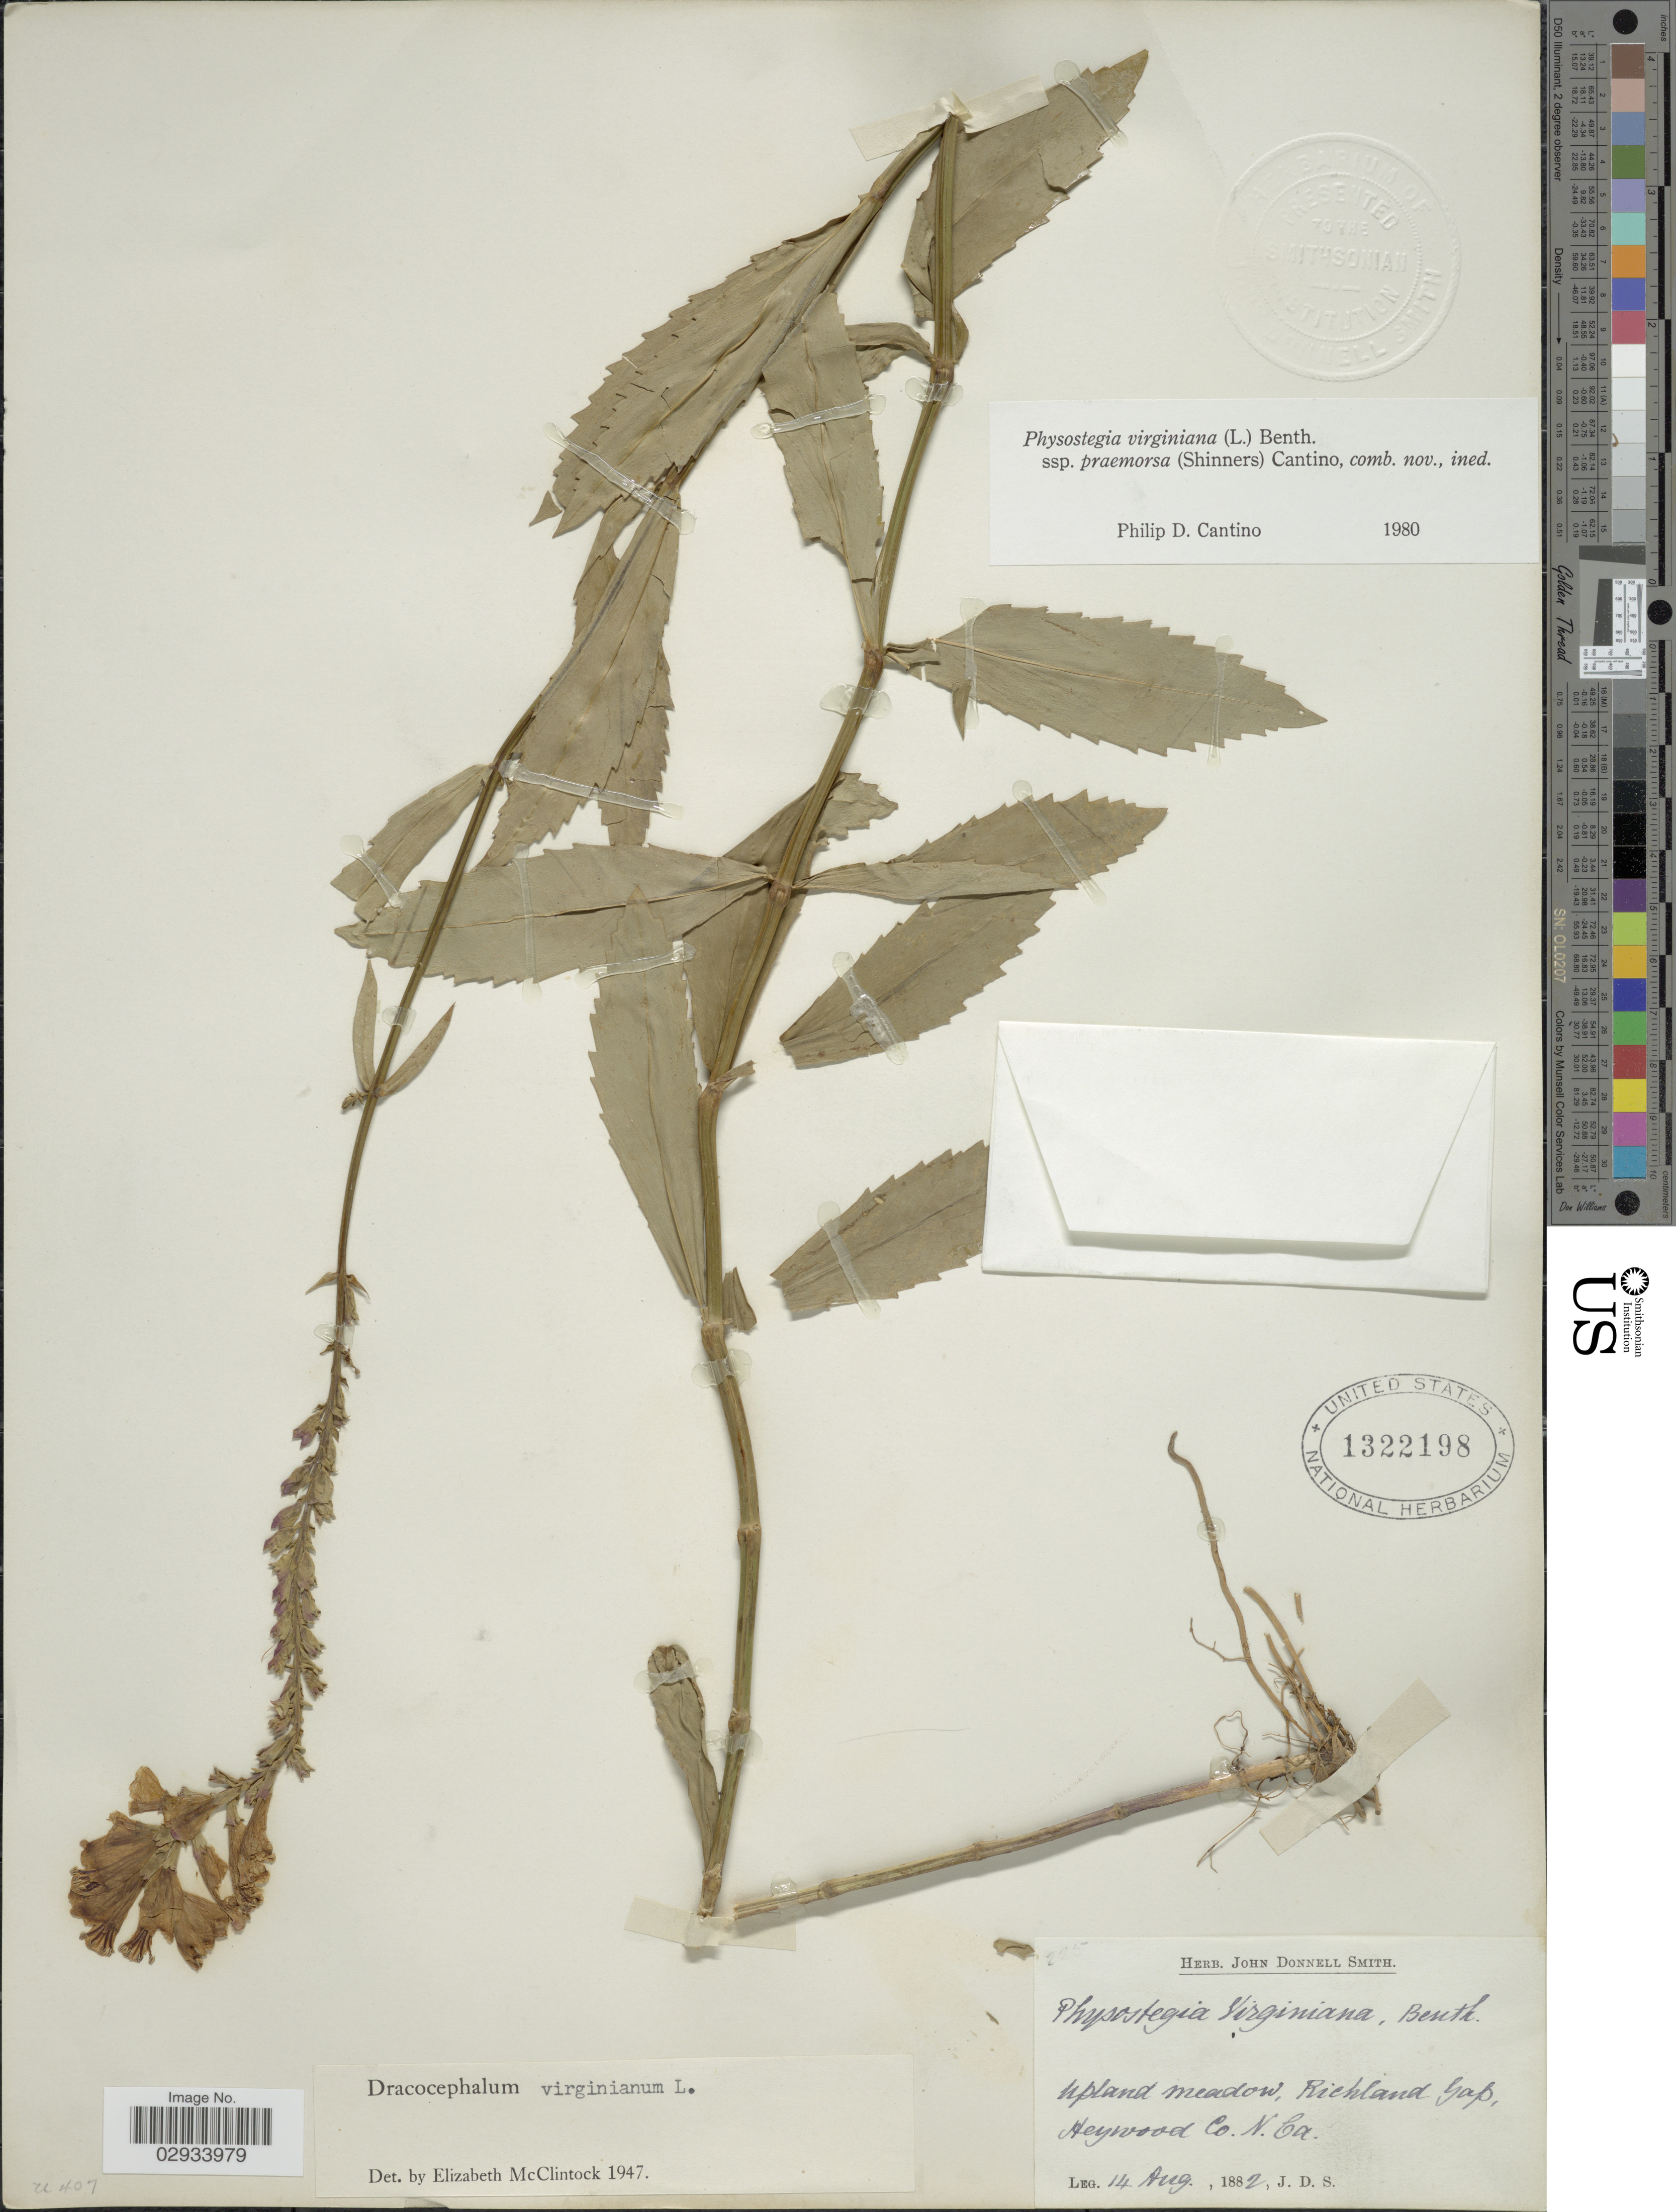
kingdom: Plantae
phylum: Tracheophyta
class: Magnoliopsida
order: Lamiales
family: Lamiaceae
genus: Physostegia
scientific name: Physostegia virginiana subsp. praemorsa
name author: (Shinners) P.D. Cantino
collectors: J. Donnell Smith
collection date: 1882-08-14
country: United States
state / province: North Carolina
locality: Upland meadow, Richland Gap, Heywood Co., N. Ca.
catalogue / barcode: US 1322198